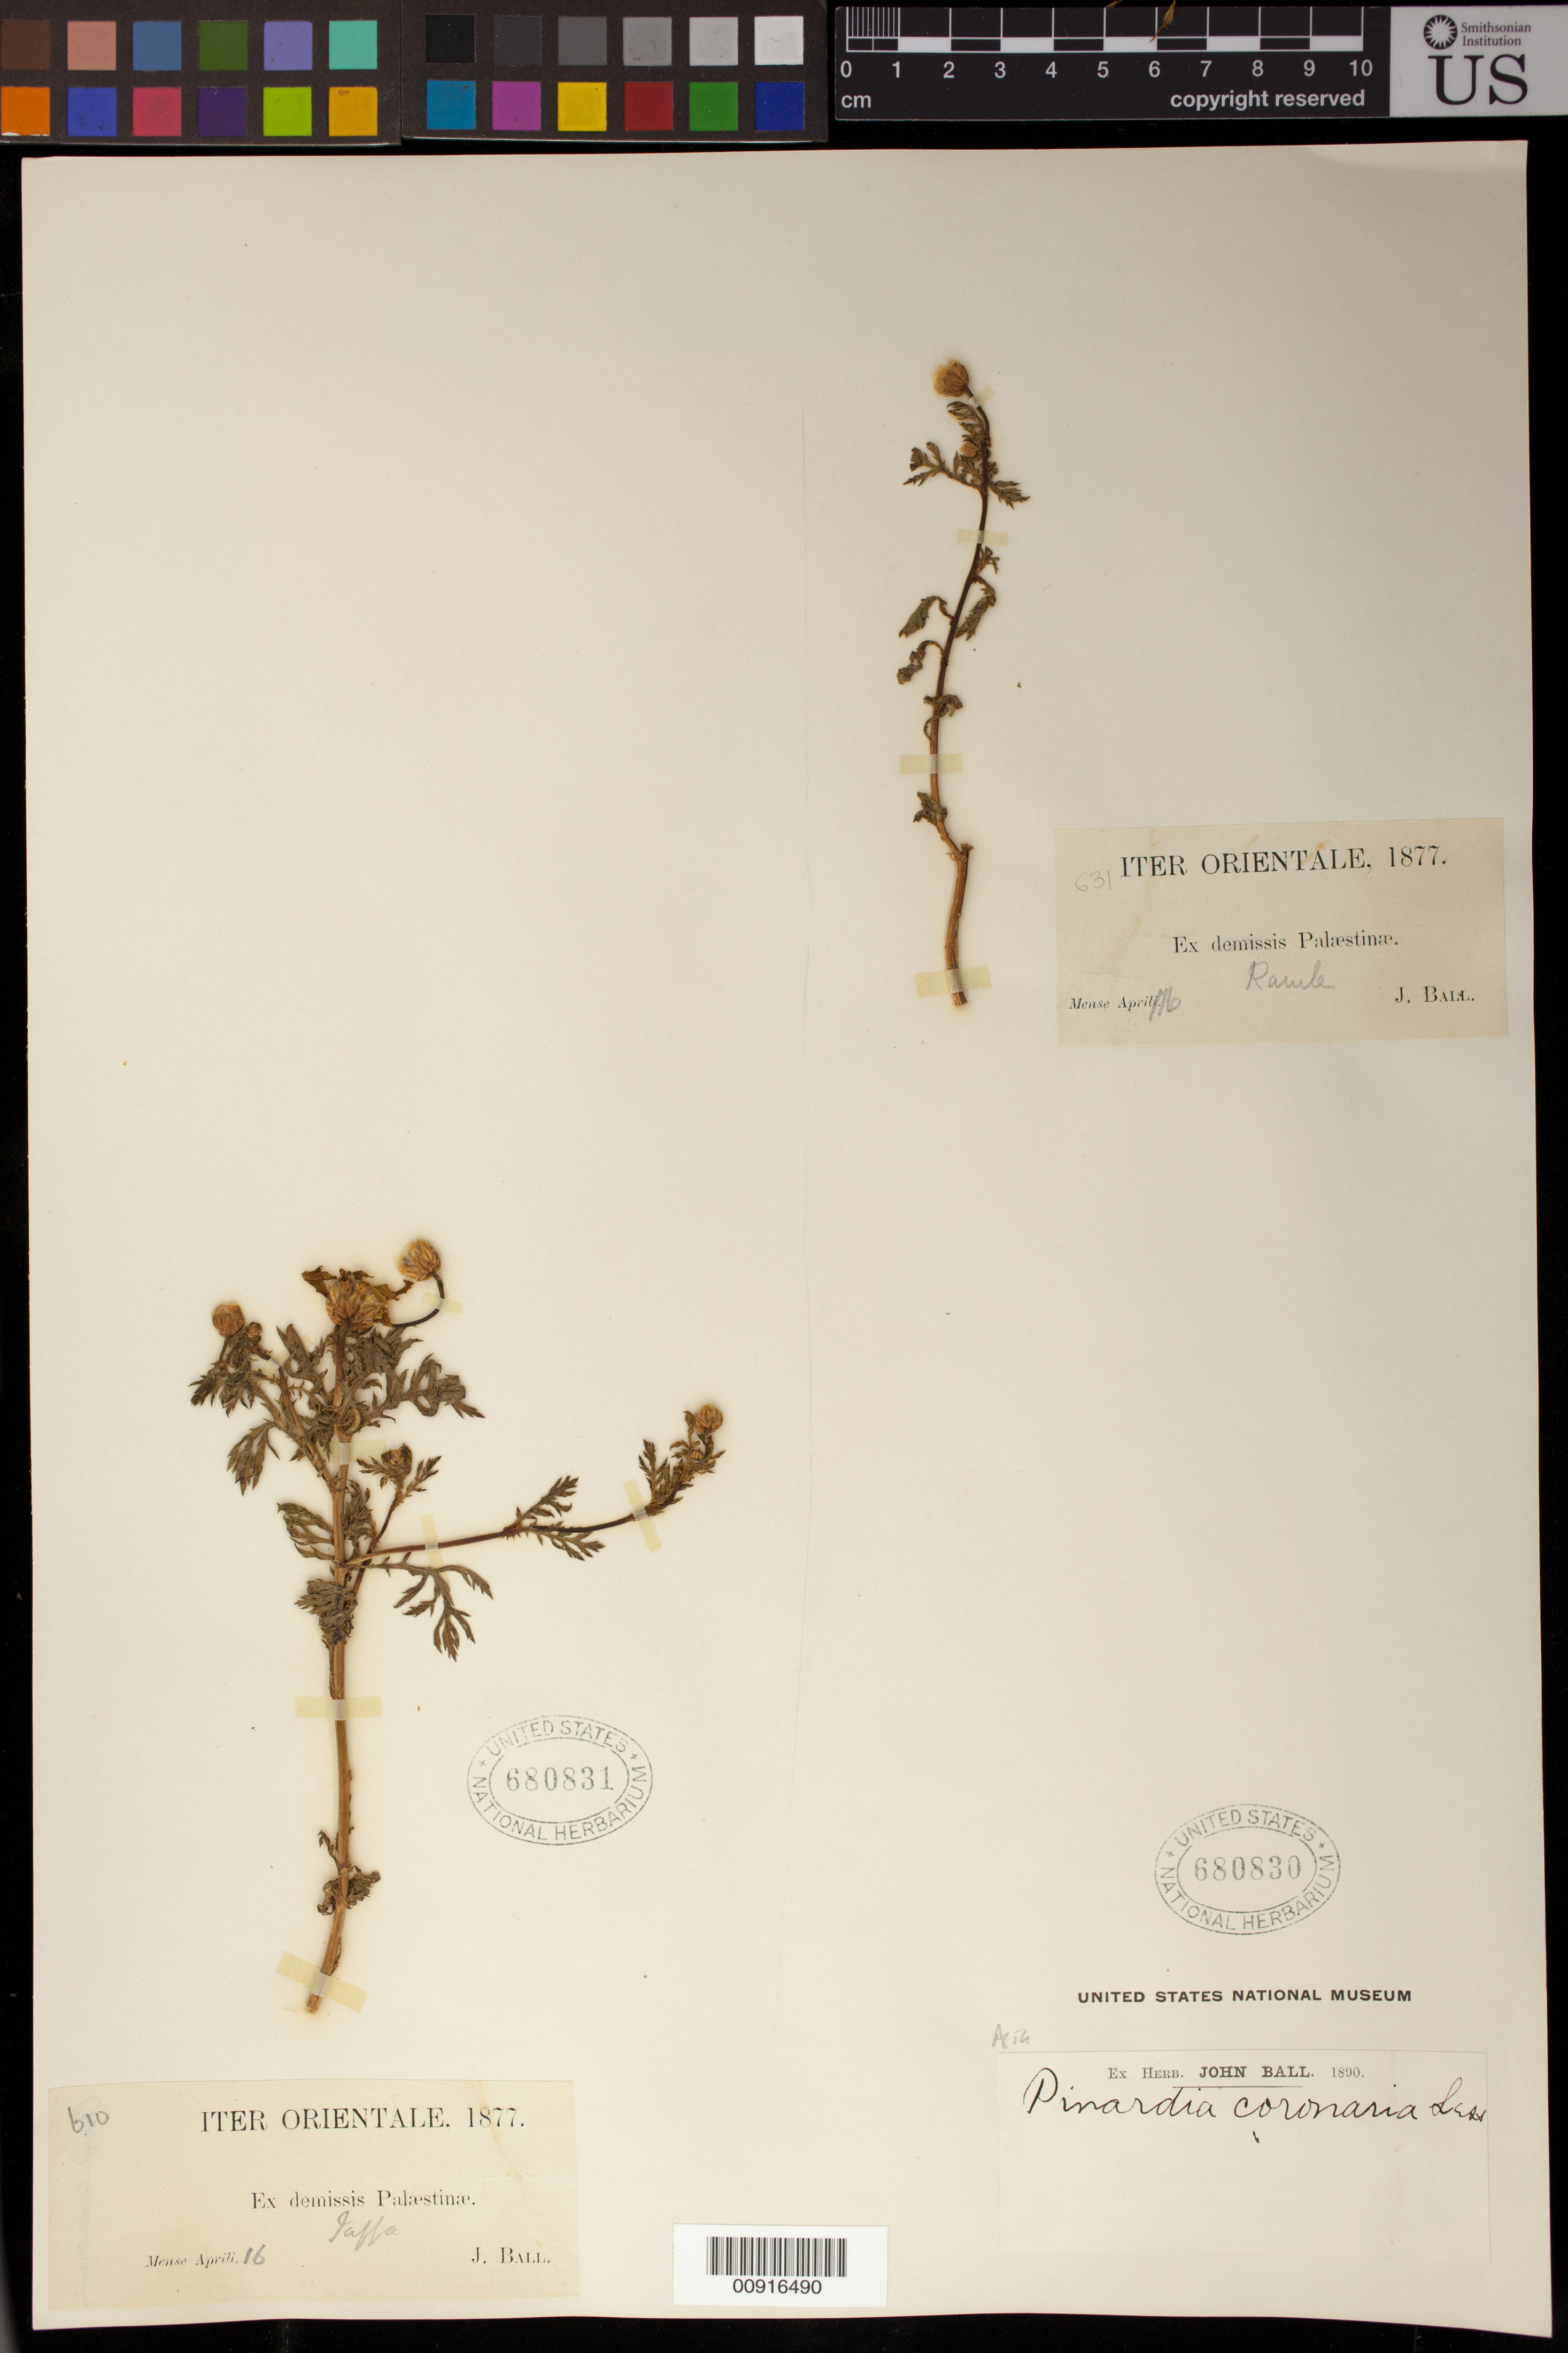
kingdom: Plantae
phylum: Tracheophyta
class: Magnoliopsida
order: Asterales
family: Asteraceae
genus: Chrysanthemum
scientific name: Chrysanthemum coronarium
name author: L.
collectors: J. Ball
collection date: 1877-04-16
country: Israel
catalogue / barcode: US 680831